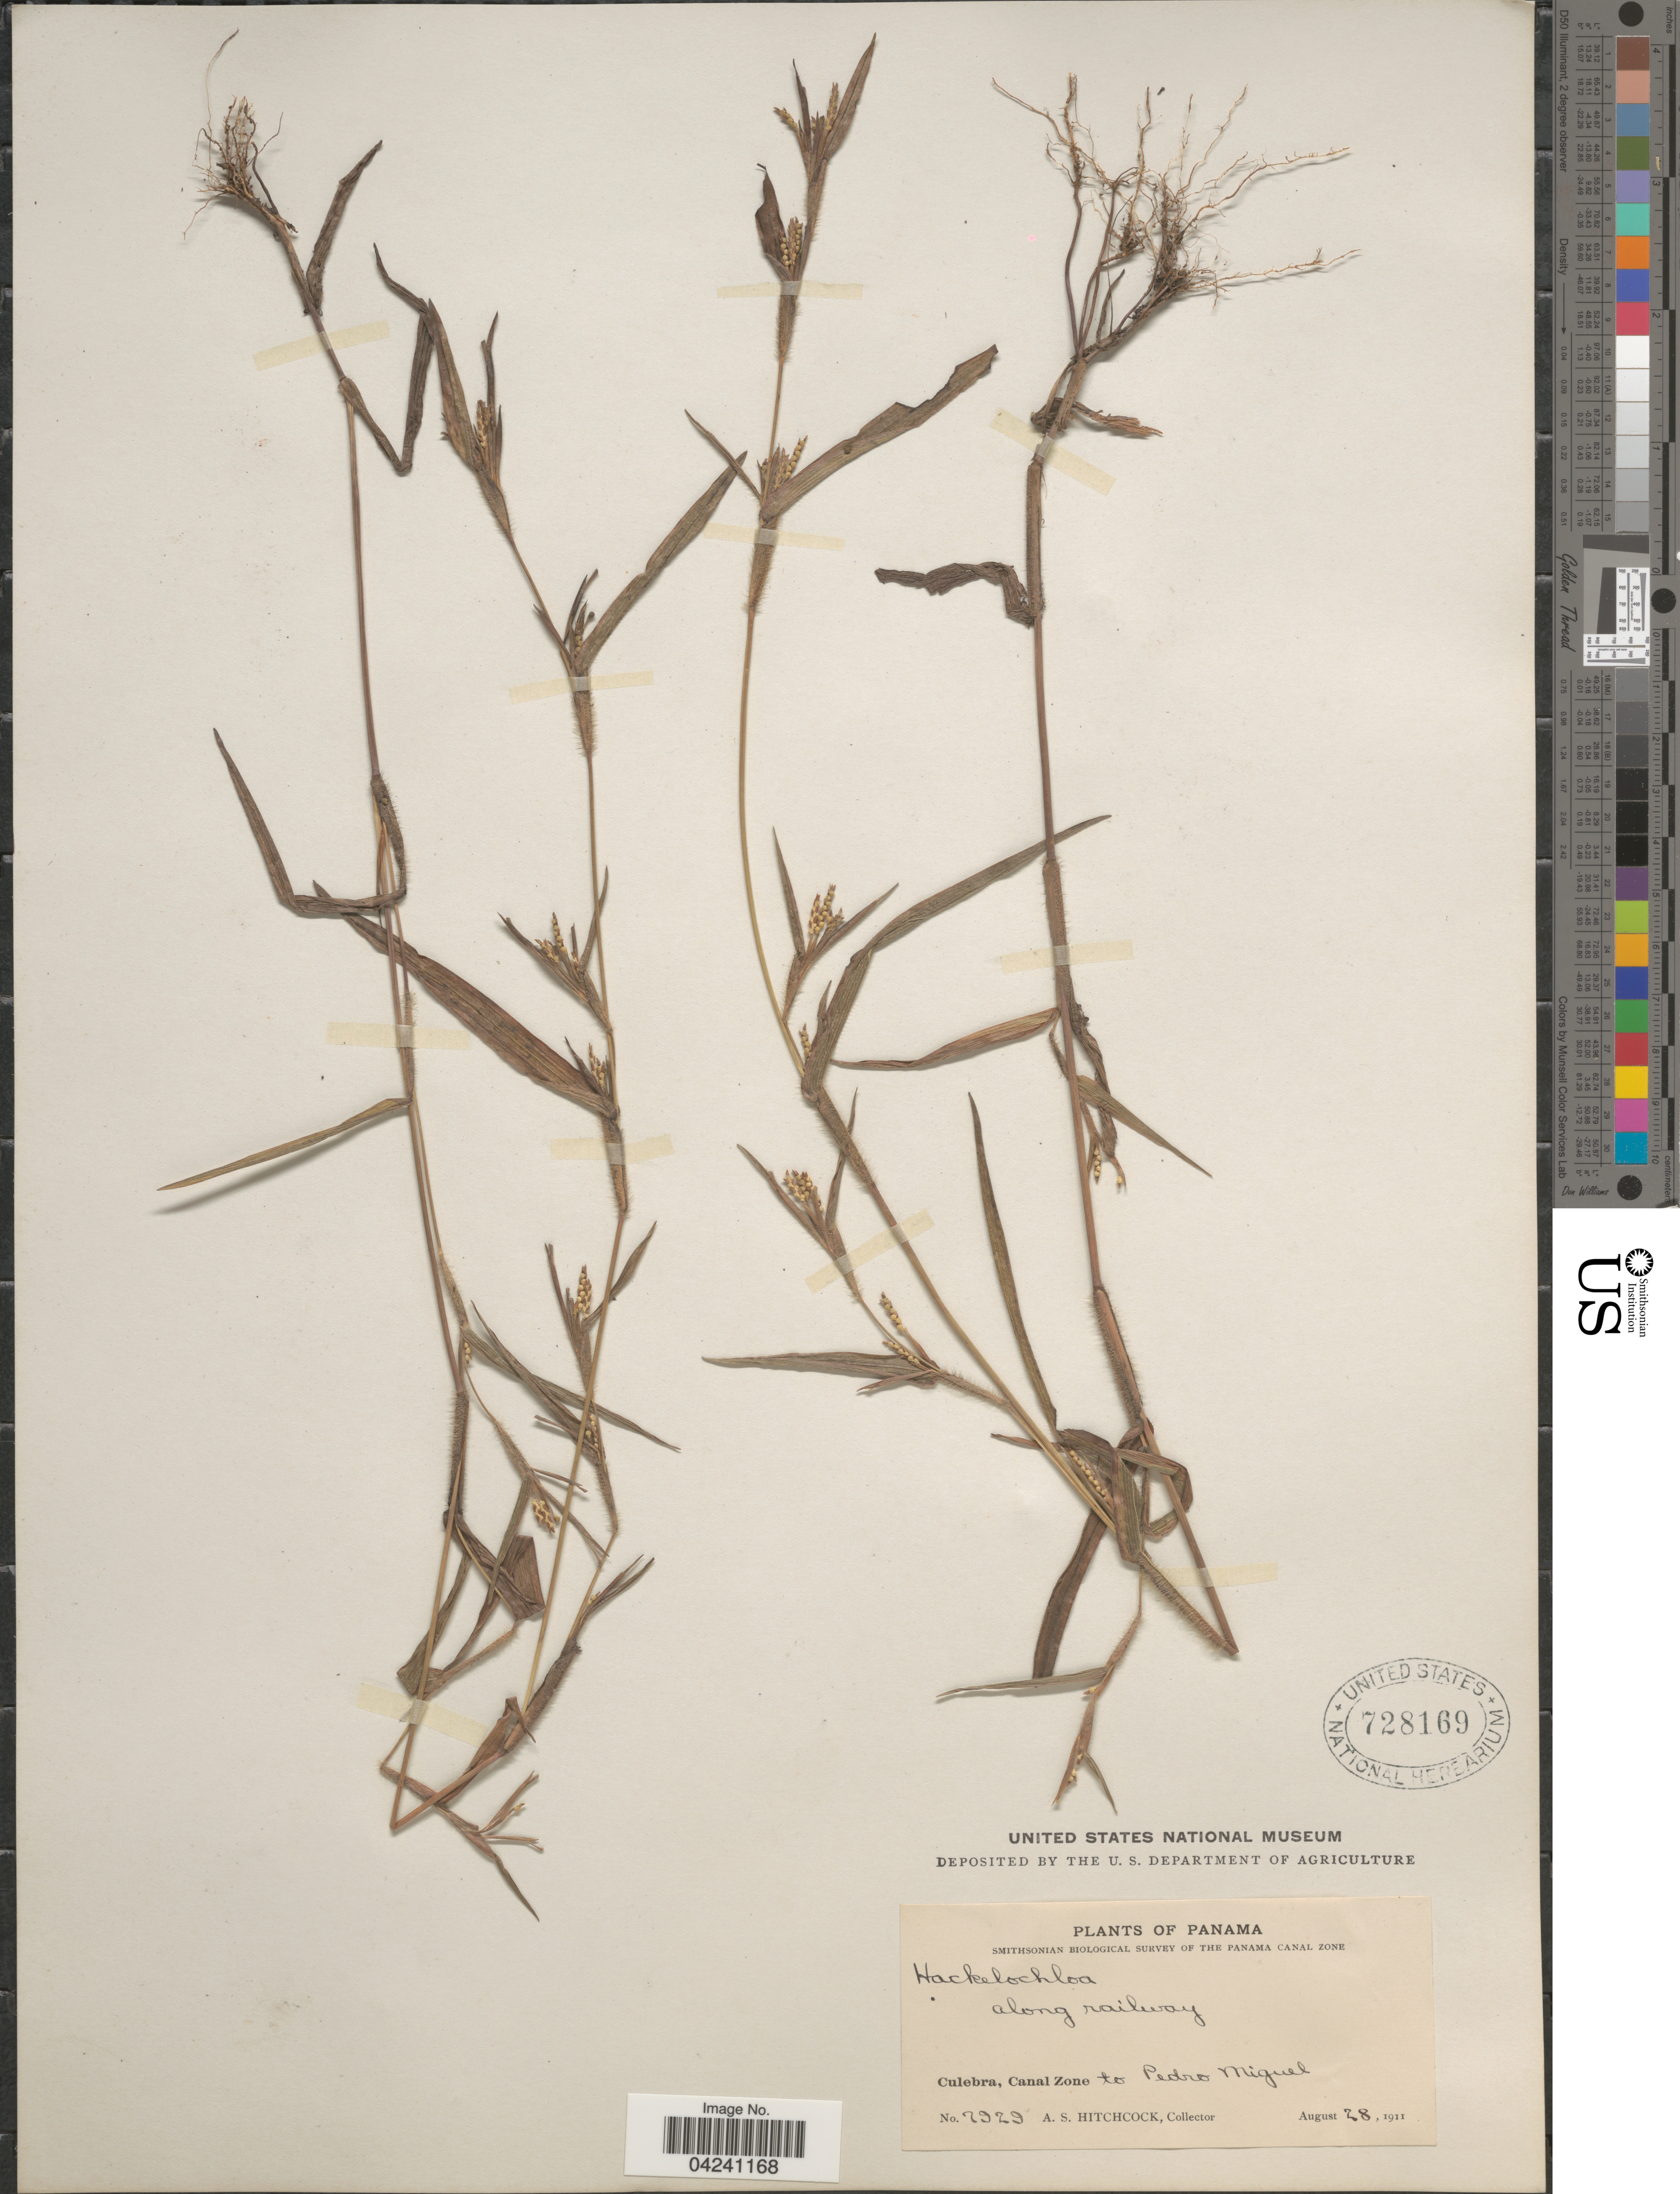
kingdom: Plantae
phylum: Tracheophyta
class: Liliopsida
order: Poales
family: Poaceae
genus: Hackelochloa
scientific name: Hackelochloa granularis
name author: (L.) Kuntze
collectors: A. S. Hitchcock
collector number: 7929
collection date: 1911-08-28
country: Panama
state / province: Colón / Panamá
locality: Smithsonian Biological Survey of the Panama Canal Zone. Culebra, Canal Zone to Pedro Miguel.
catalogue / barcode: US 728169